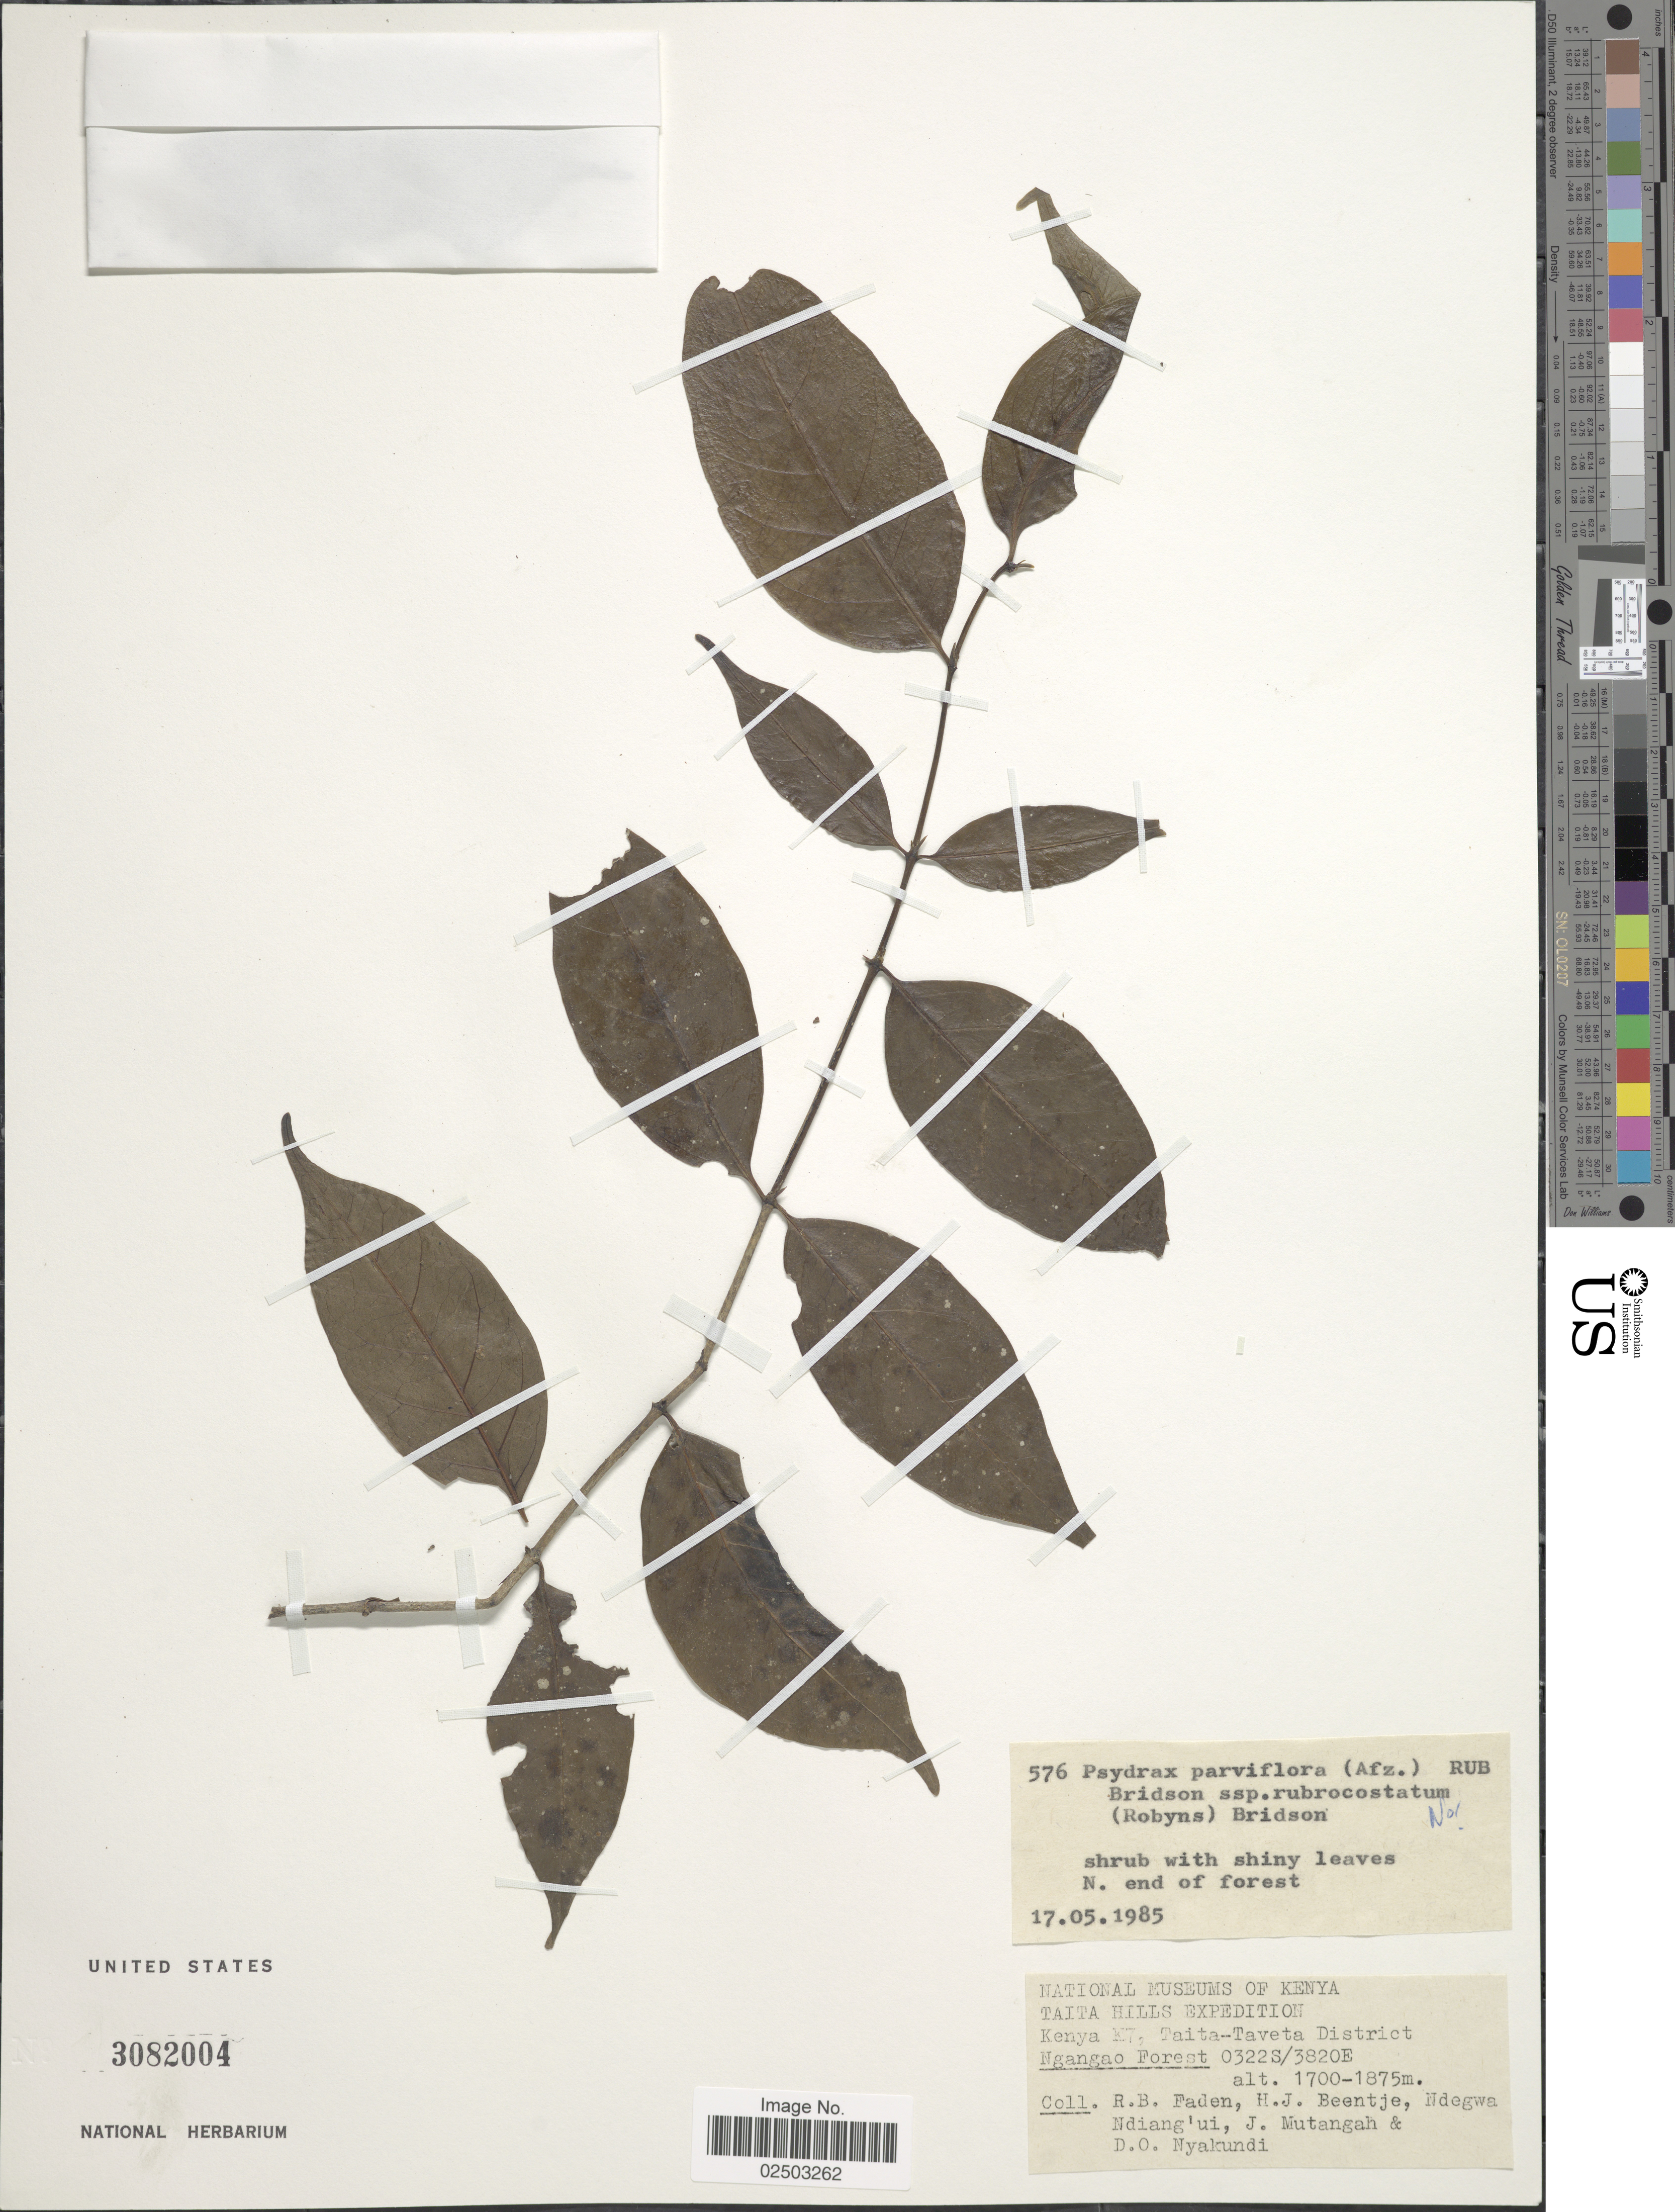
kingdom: Plantae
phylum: Tracheophyta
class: Magnoliopsida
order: Gentianales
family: Rubiaceae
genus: Canthium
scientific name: Canthium parviflorum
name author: Lam.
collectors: R. B. Faden, H. J. Beentje, Ndegwa Ndiang'ui, J. Mutangah & D. Nyakundi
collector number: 576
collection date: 1985-05-17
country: Kenya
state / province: Taita Taveta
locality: Kenya Taita Hills, Kenya K7, Taita-Taveta District, Ngangao Forest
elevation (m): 1700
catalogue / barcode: US 3082004